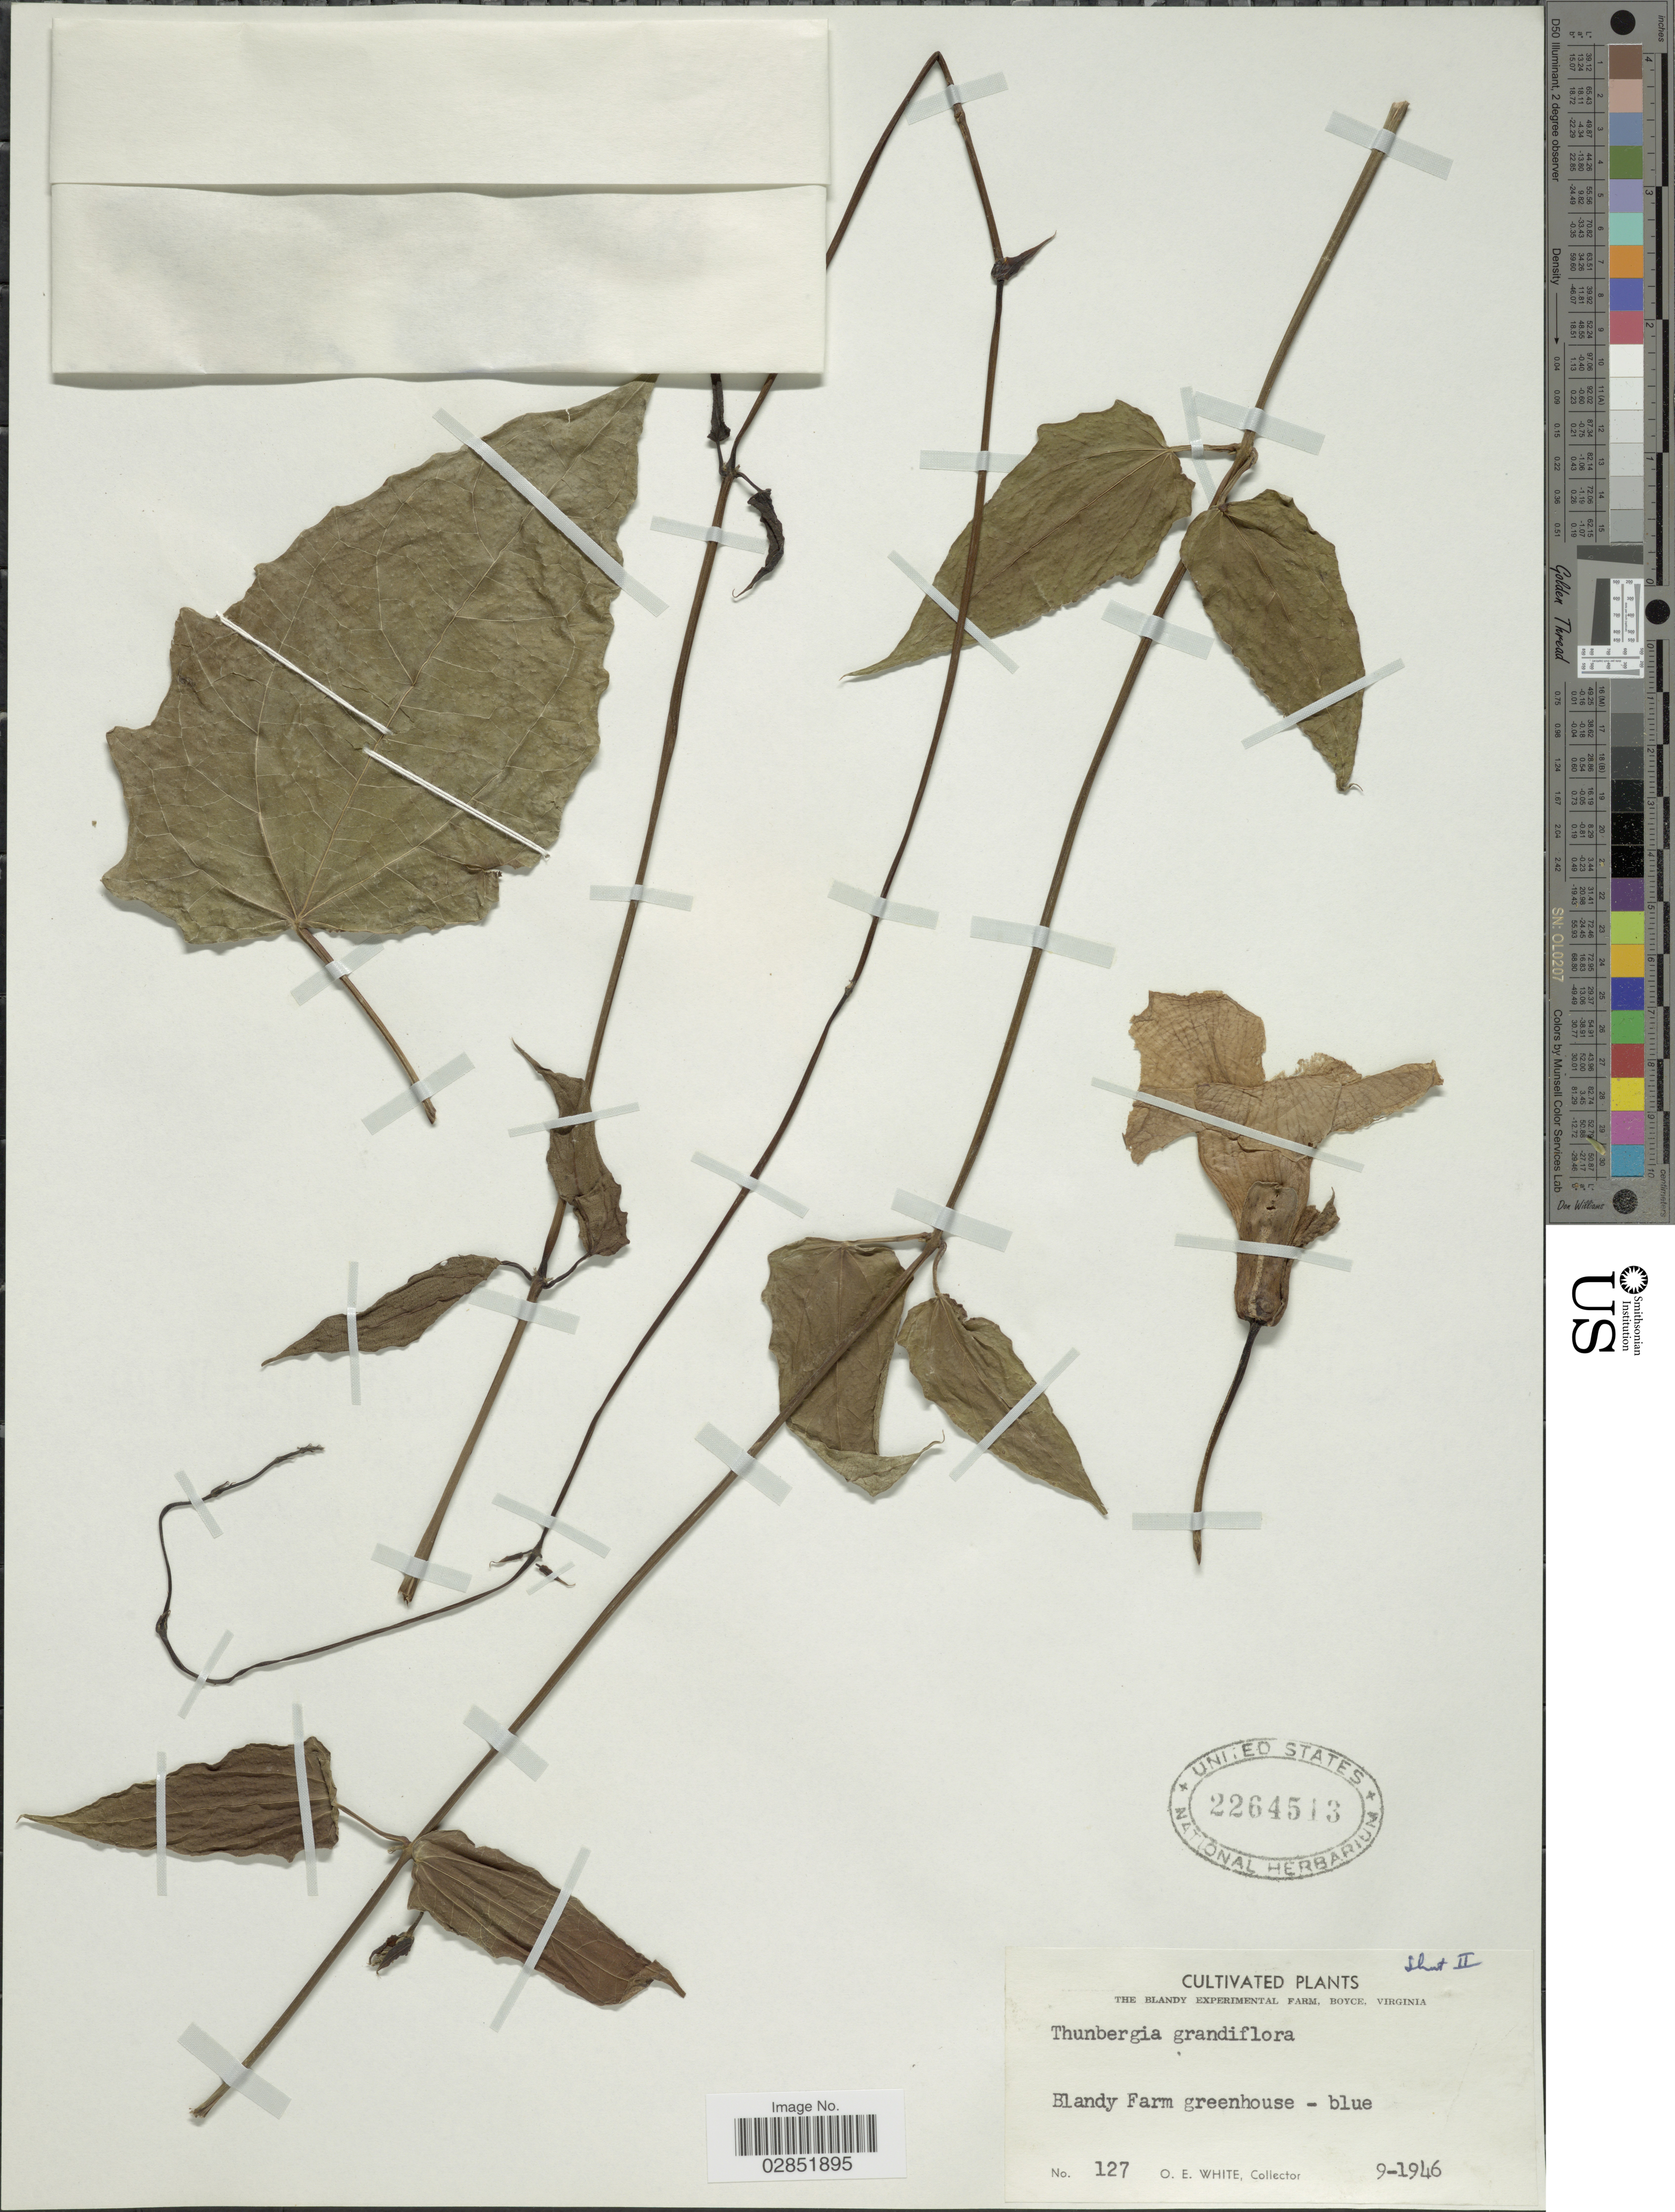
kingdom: Plantae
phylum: Tracheophyta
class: Magnoliopsida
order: Lamiales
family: Acanthaceae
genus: Thunbergia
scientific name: Thunbergia grandiflora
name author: Roxb.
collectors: O. E. White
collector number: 127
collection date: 1946-09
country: United States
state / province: Virginia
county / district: Clarke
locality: Blandy Farm greenhouse.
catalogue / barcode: US 2264513